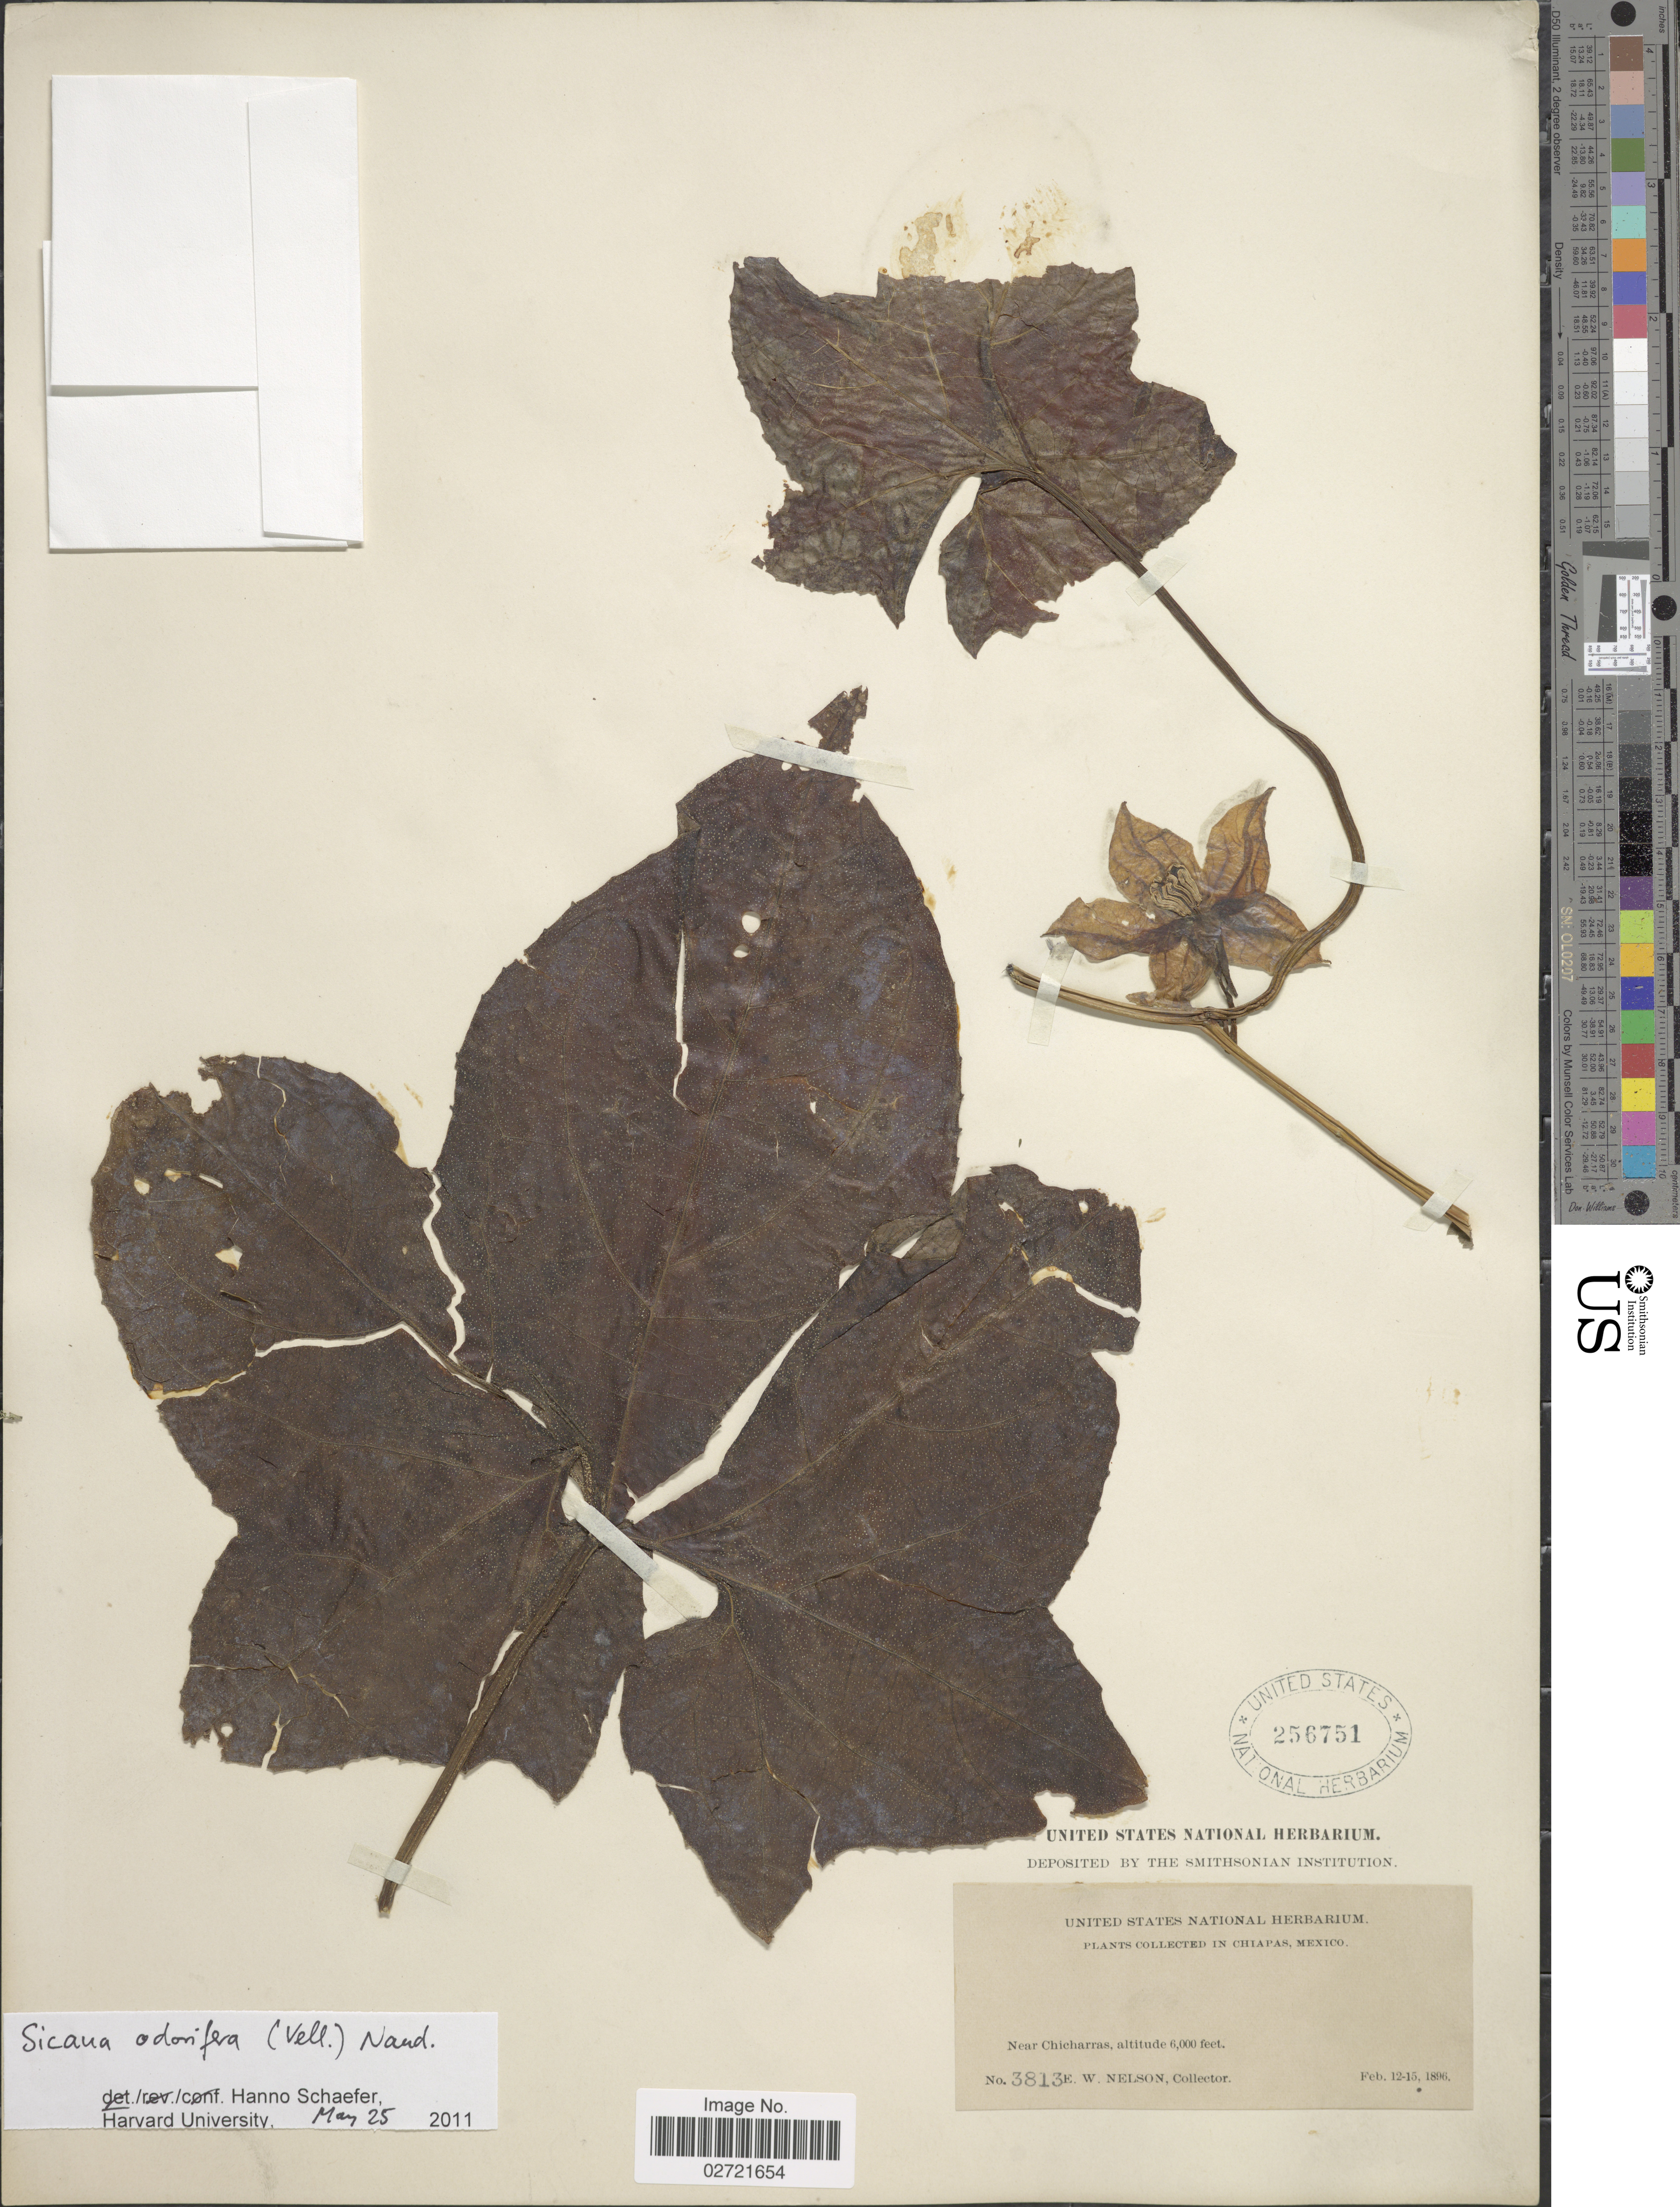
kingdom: Plantae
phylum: Tracheophyta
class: Magnoliopsida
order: Cucurbitales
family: Cucurbitaceae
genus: Sicana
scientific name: Sicana odorifera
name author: (Vell.) Naudin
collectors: E. W. Nelson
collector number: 3813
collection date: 1896-02-12/1896-02-15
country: Mexico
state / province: Chiapas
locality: In Chiapas, Mexico, Near Chicharras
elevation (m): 1829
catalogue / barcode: US 256751